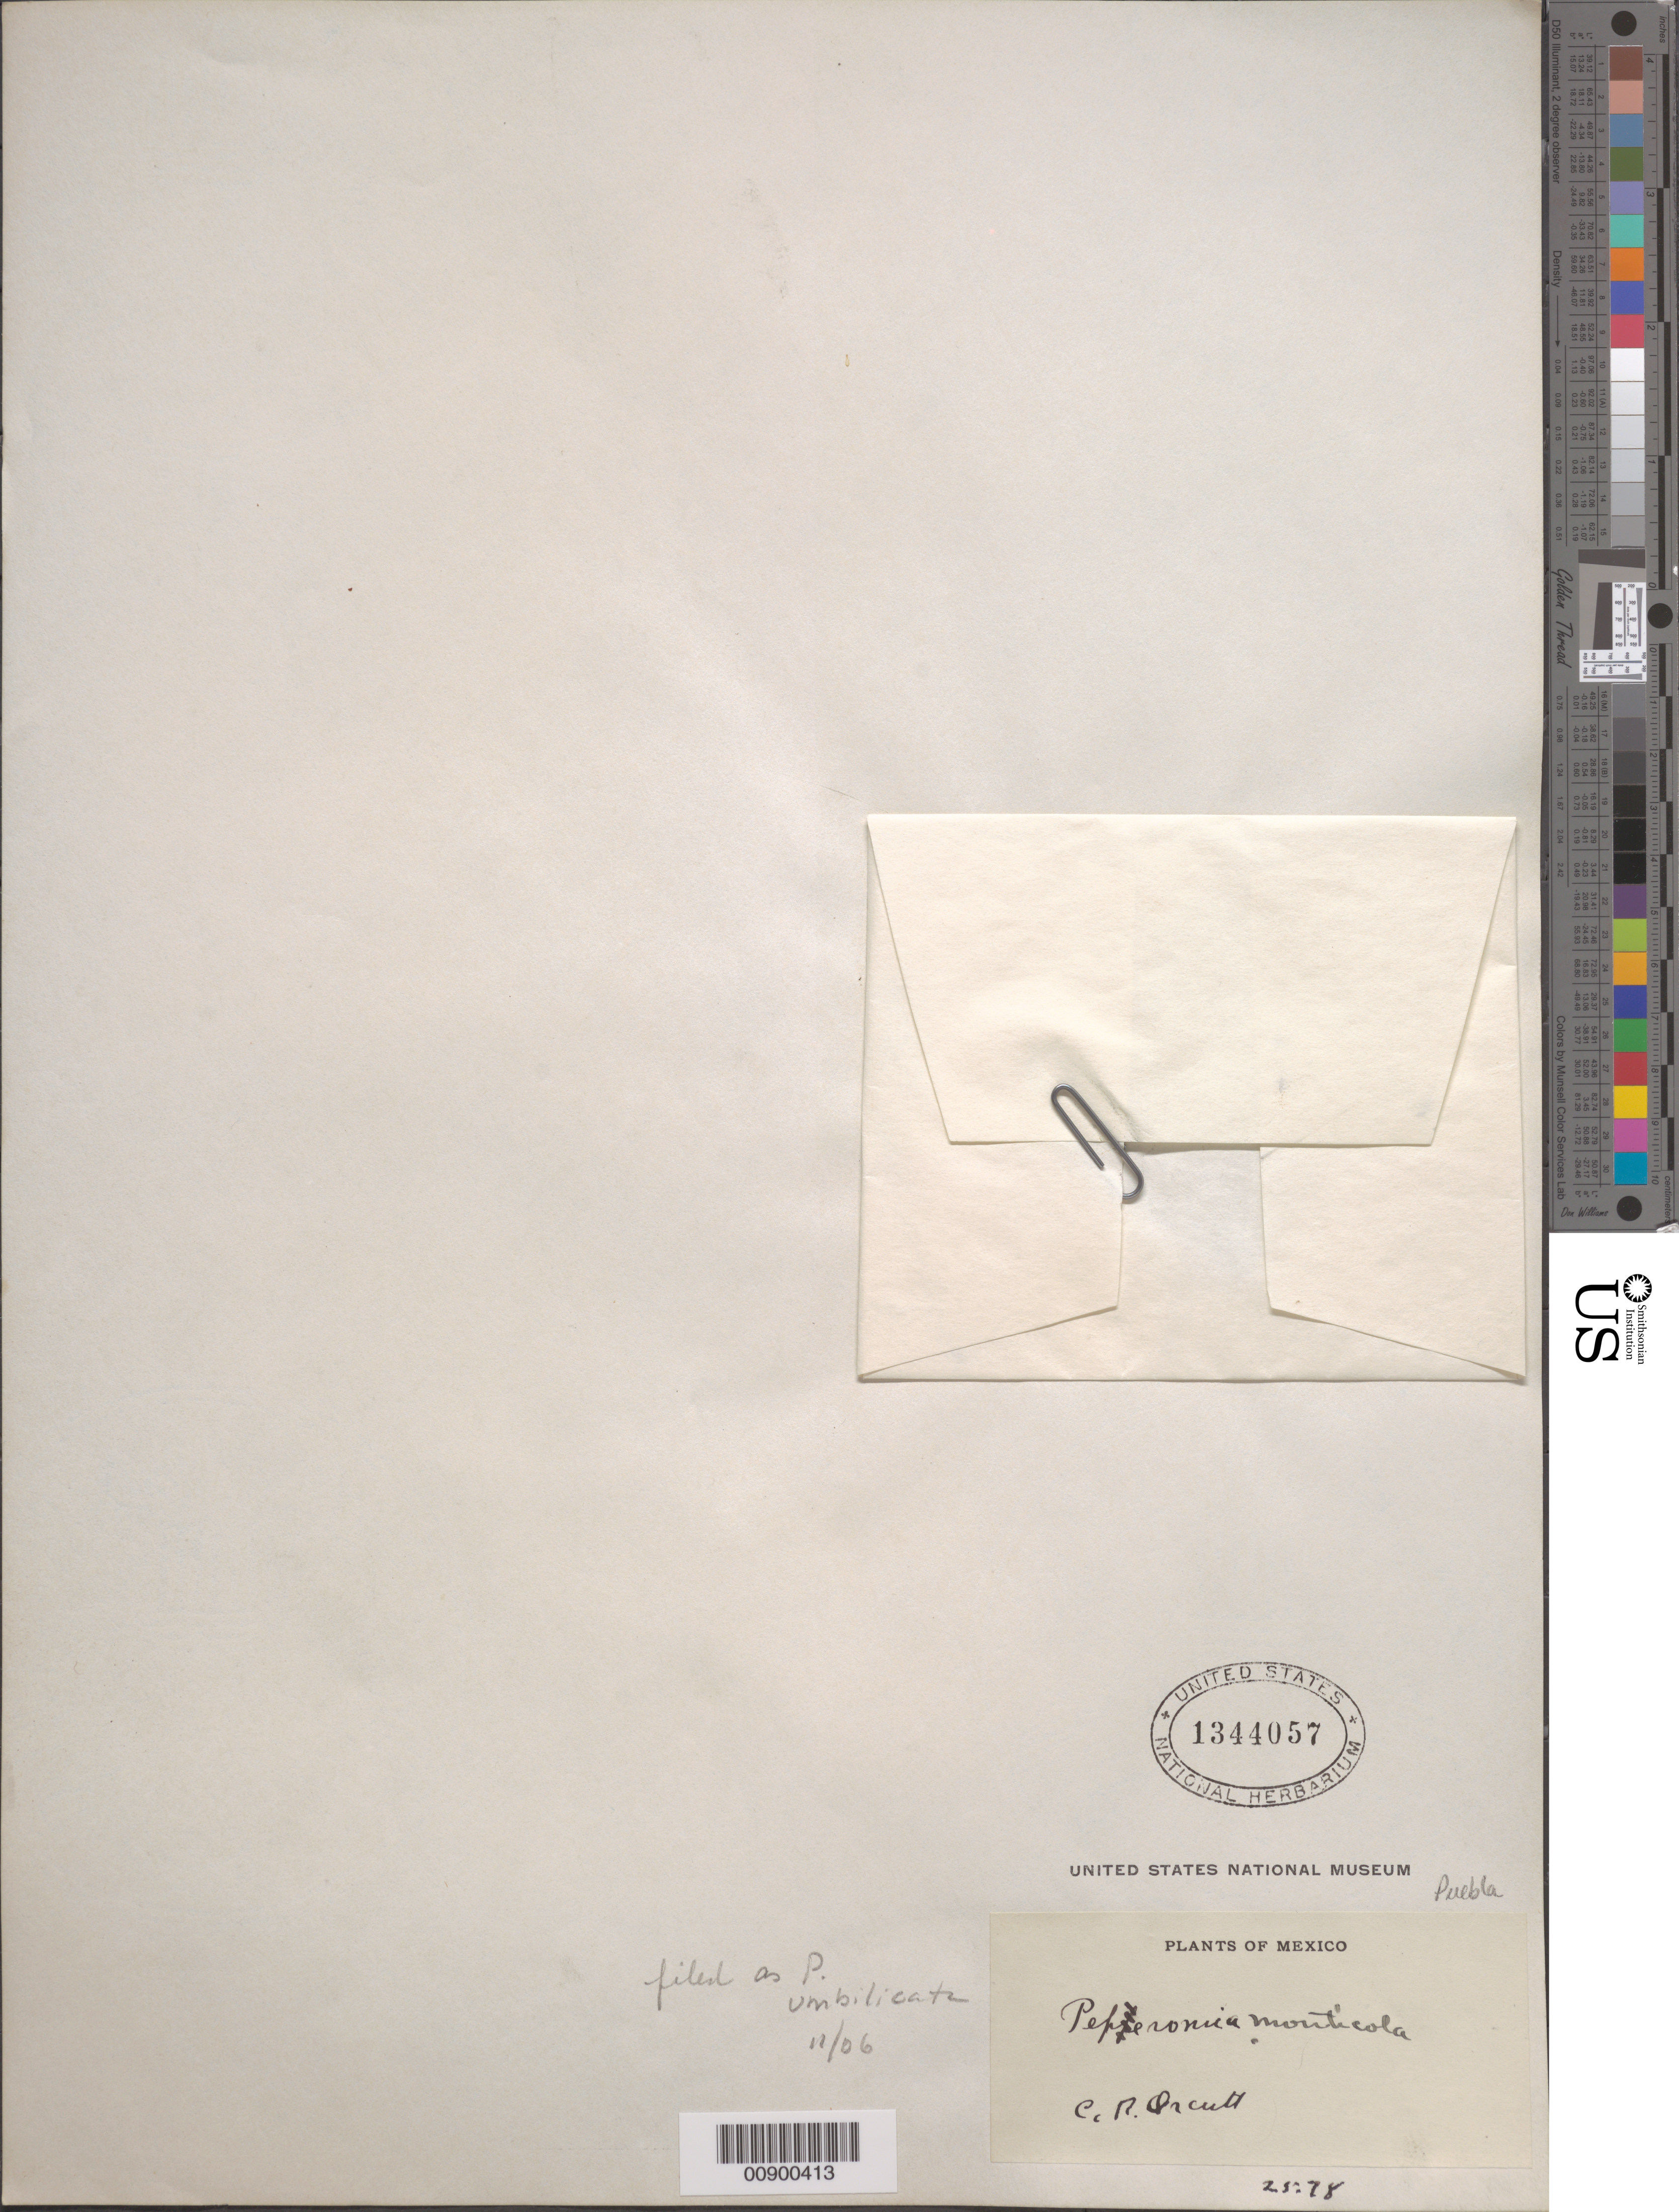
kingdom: Plantae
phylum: Tracheophyta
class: Magnoliopsida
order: Piperales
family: Piperaceae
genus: Peperomia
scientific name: Peperomia umbilicata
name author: Ruiz & Pav.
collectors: C. R. Orcutt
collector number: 1968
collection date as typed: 12 Aug 1925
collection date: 1925-08-12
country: Mexico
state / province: Puebla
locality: Ixcaquixtla, Puebla.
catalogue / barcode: US 1344057